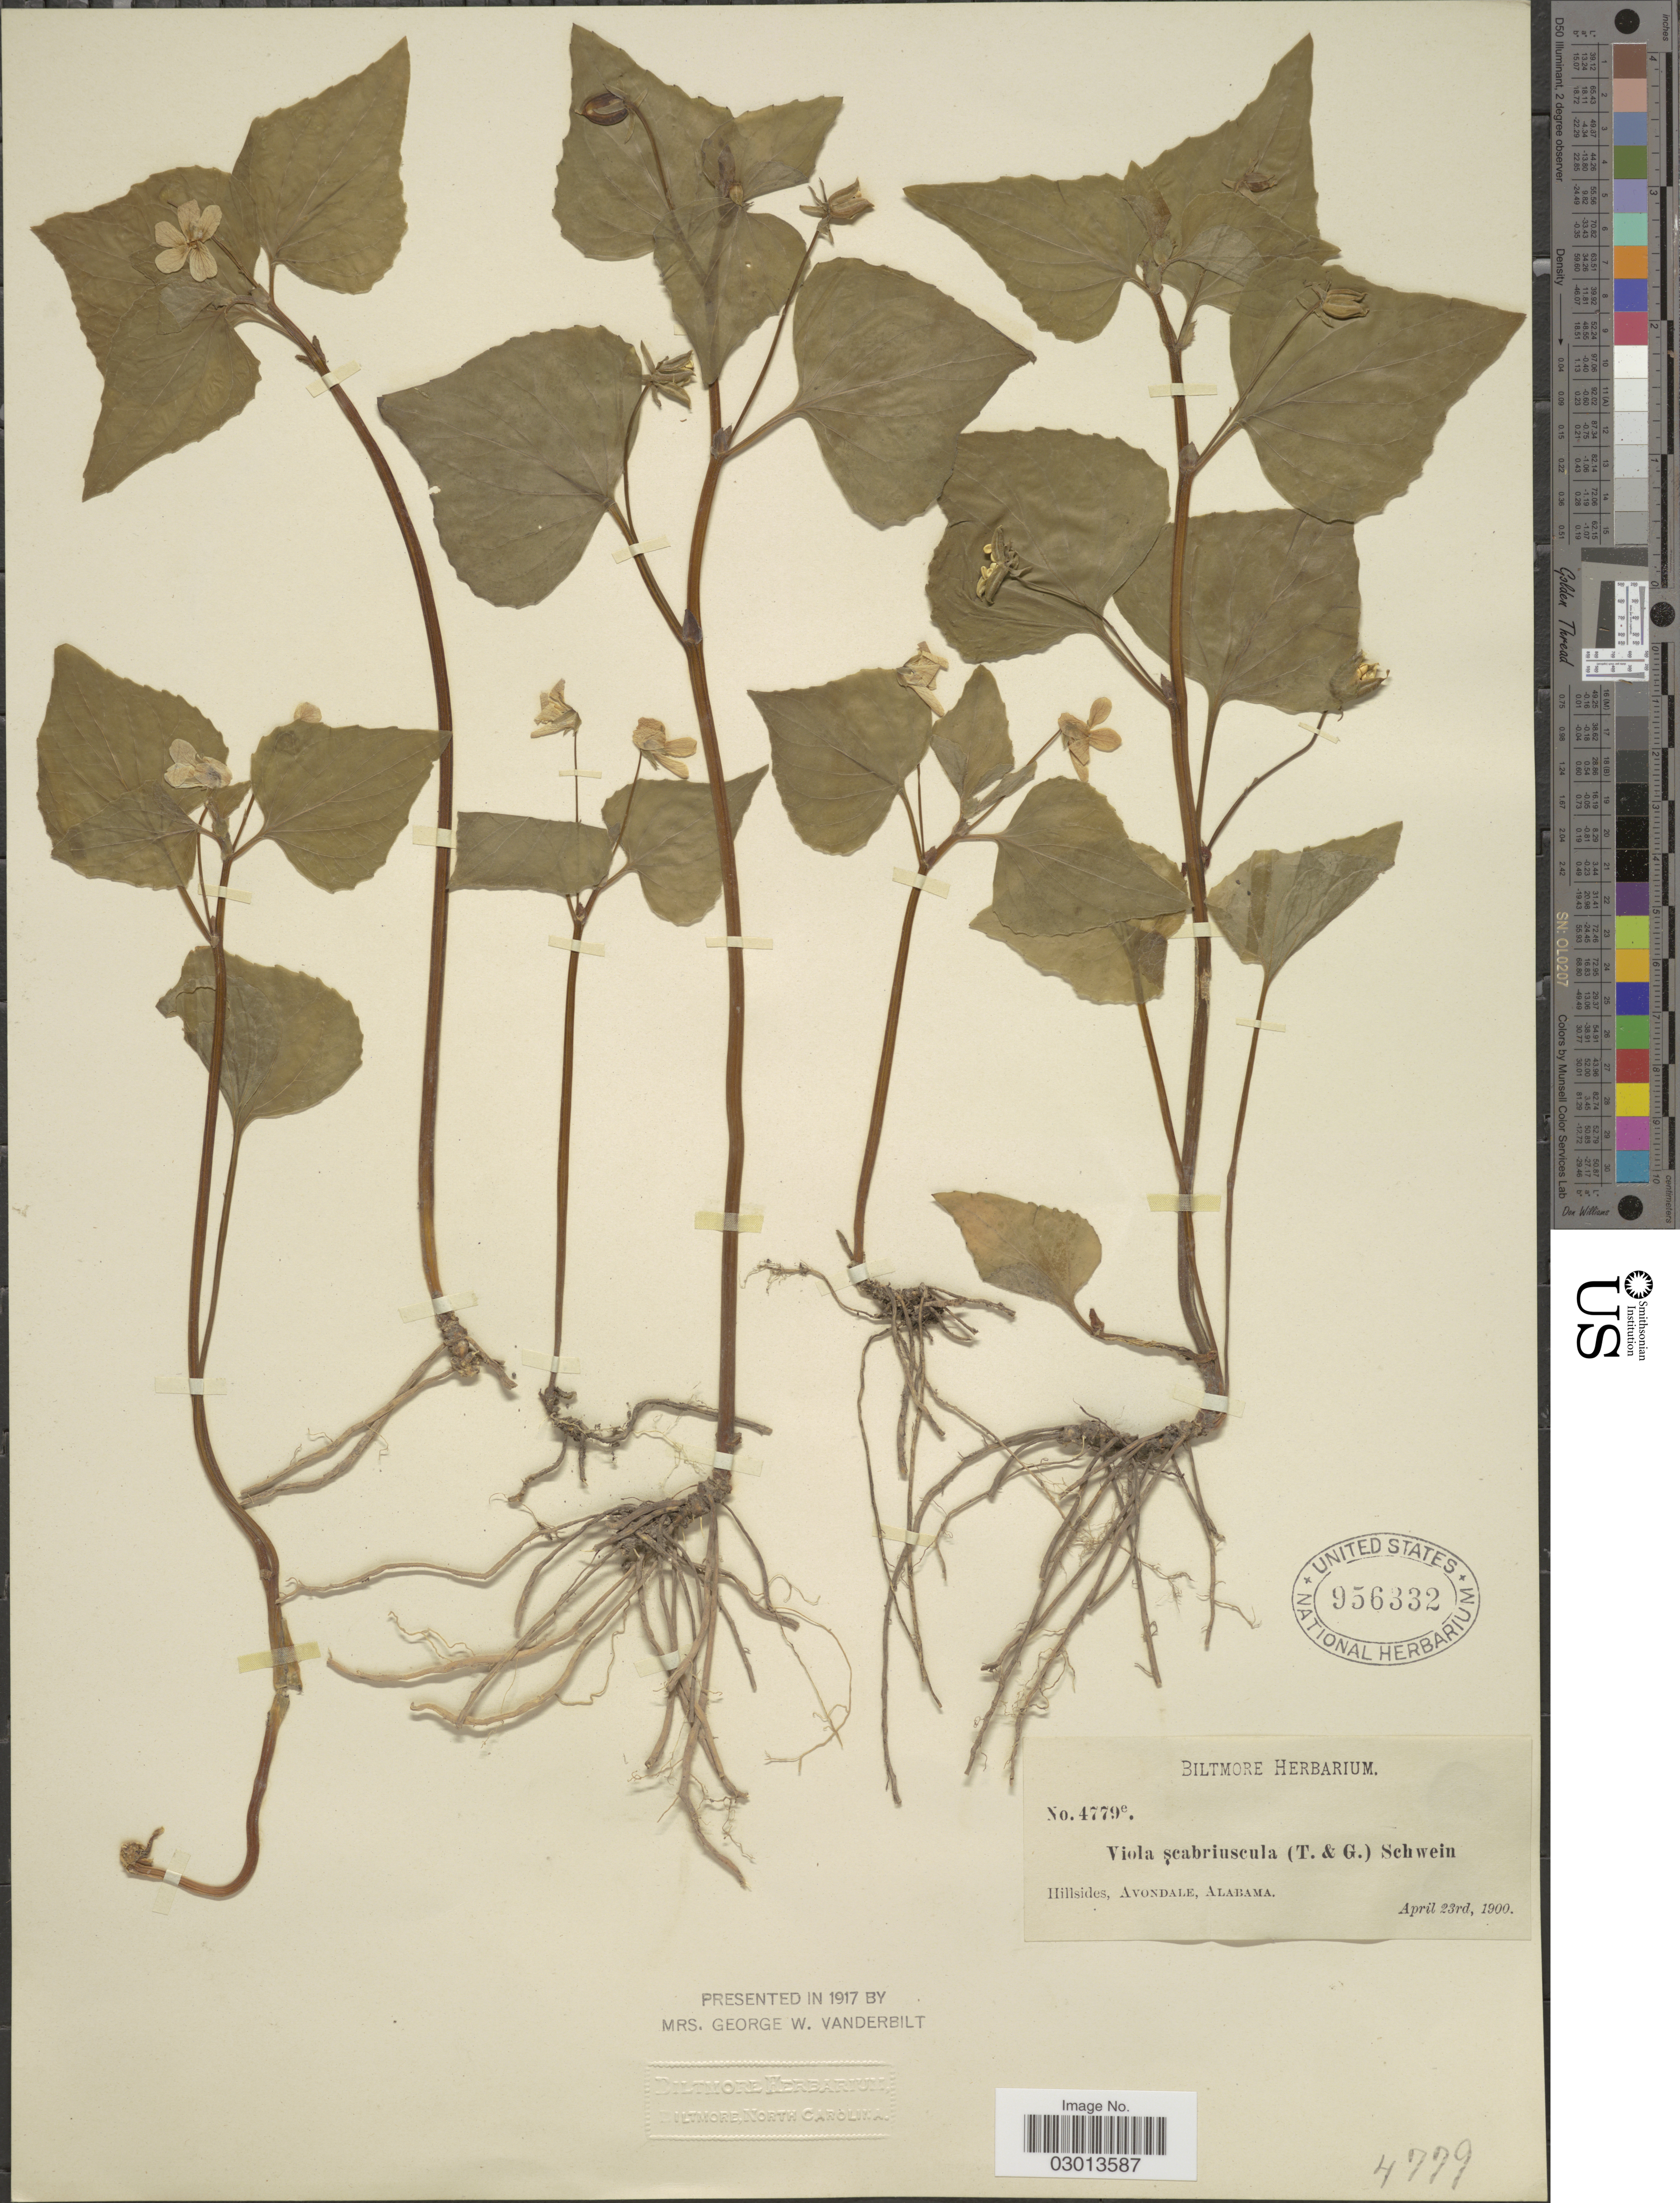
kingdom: Plantae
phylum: Tracheophyta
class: Magnoliopsida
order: Malpighiales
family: Violaceae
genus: Viola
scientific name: Viola pensylvanica var. leiocarpa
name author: (Fernald & Wiegand) Fernald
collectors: ex herb. Biltmore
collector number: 4779e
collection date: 1900-04-23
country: United States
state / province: Alabama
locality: Hillsides, Avondale.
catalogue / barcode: US 956332